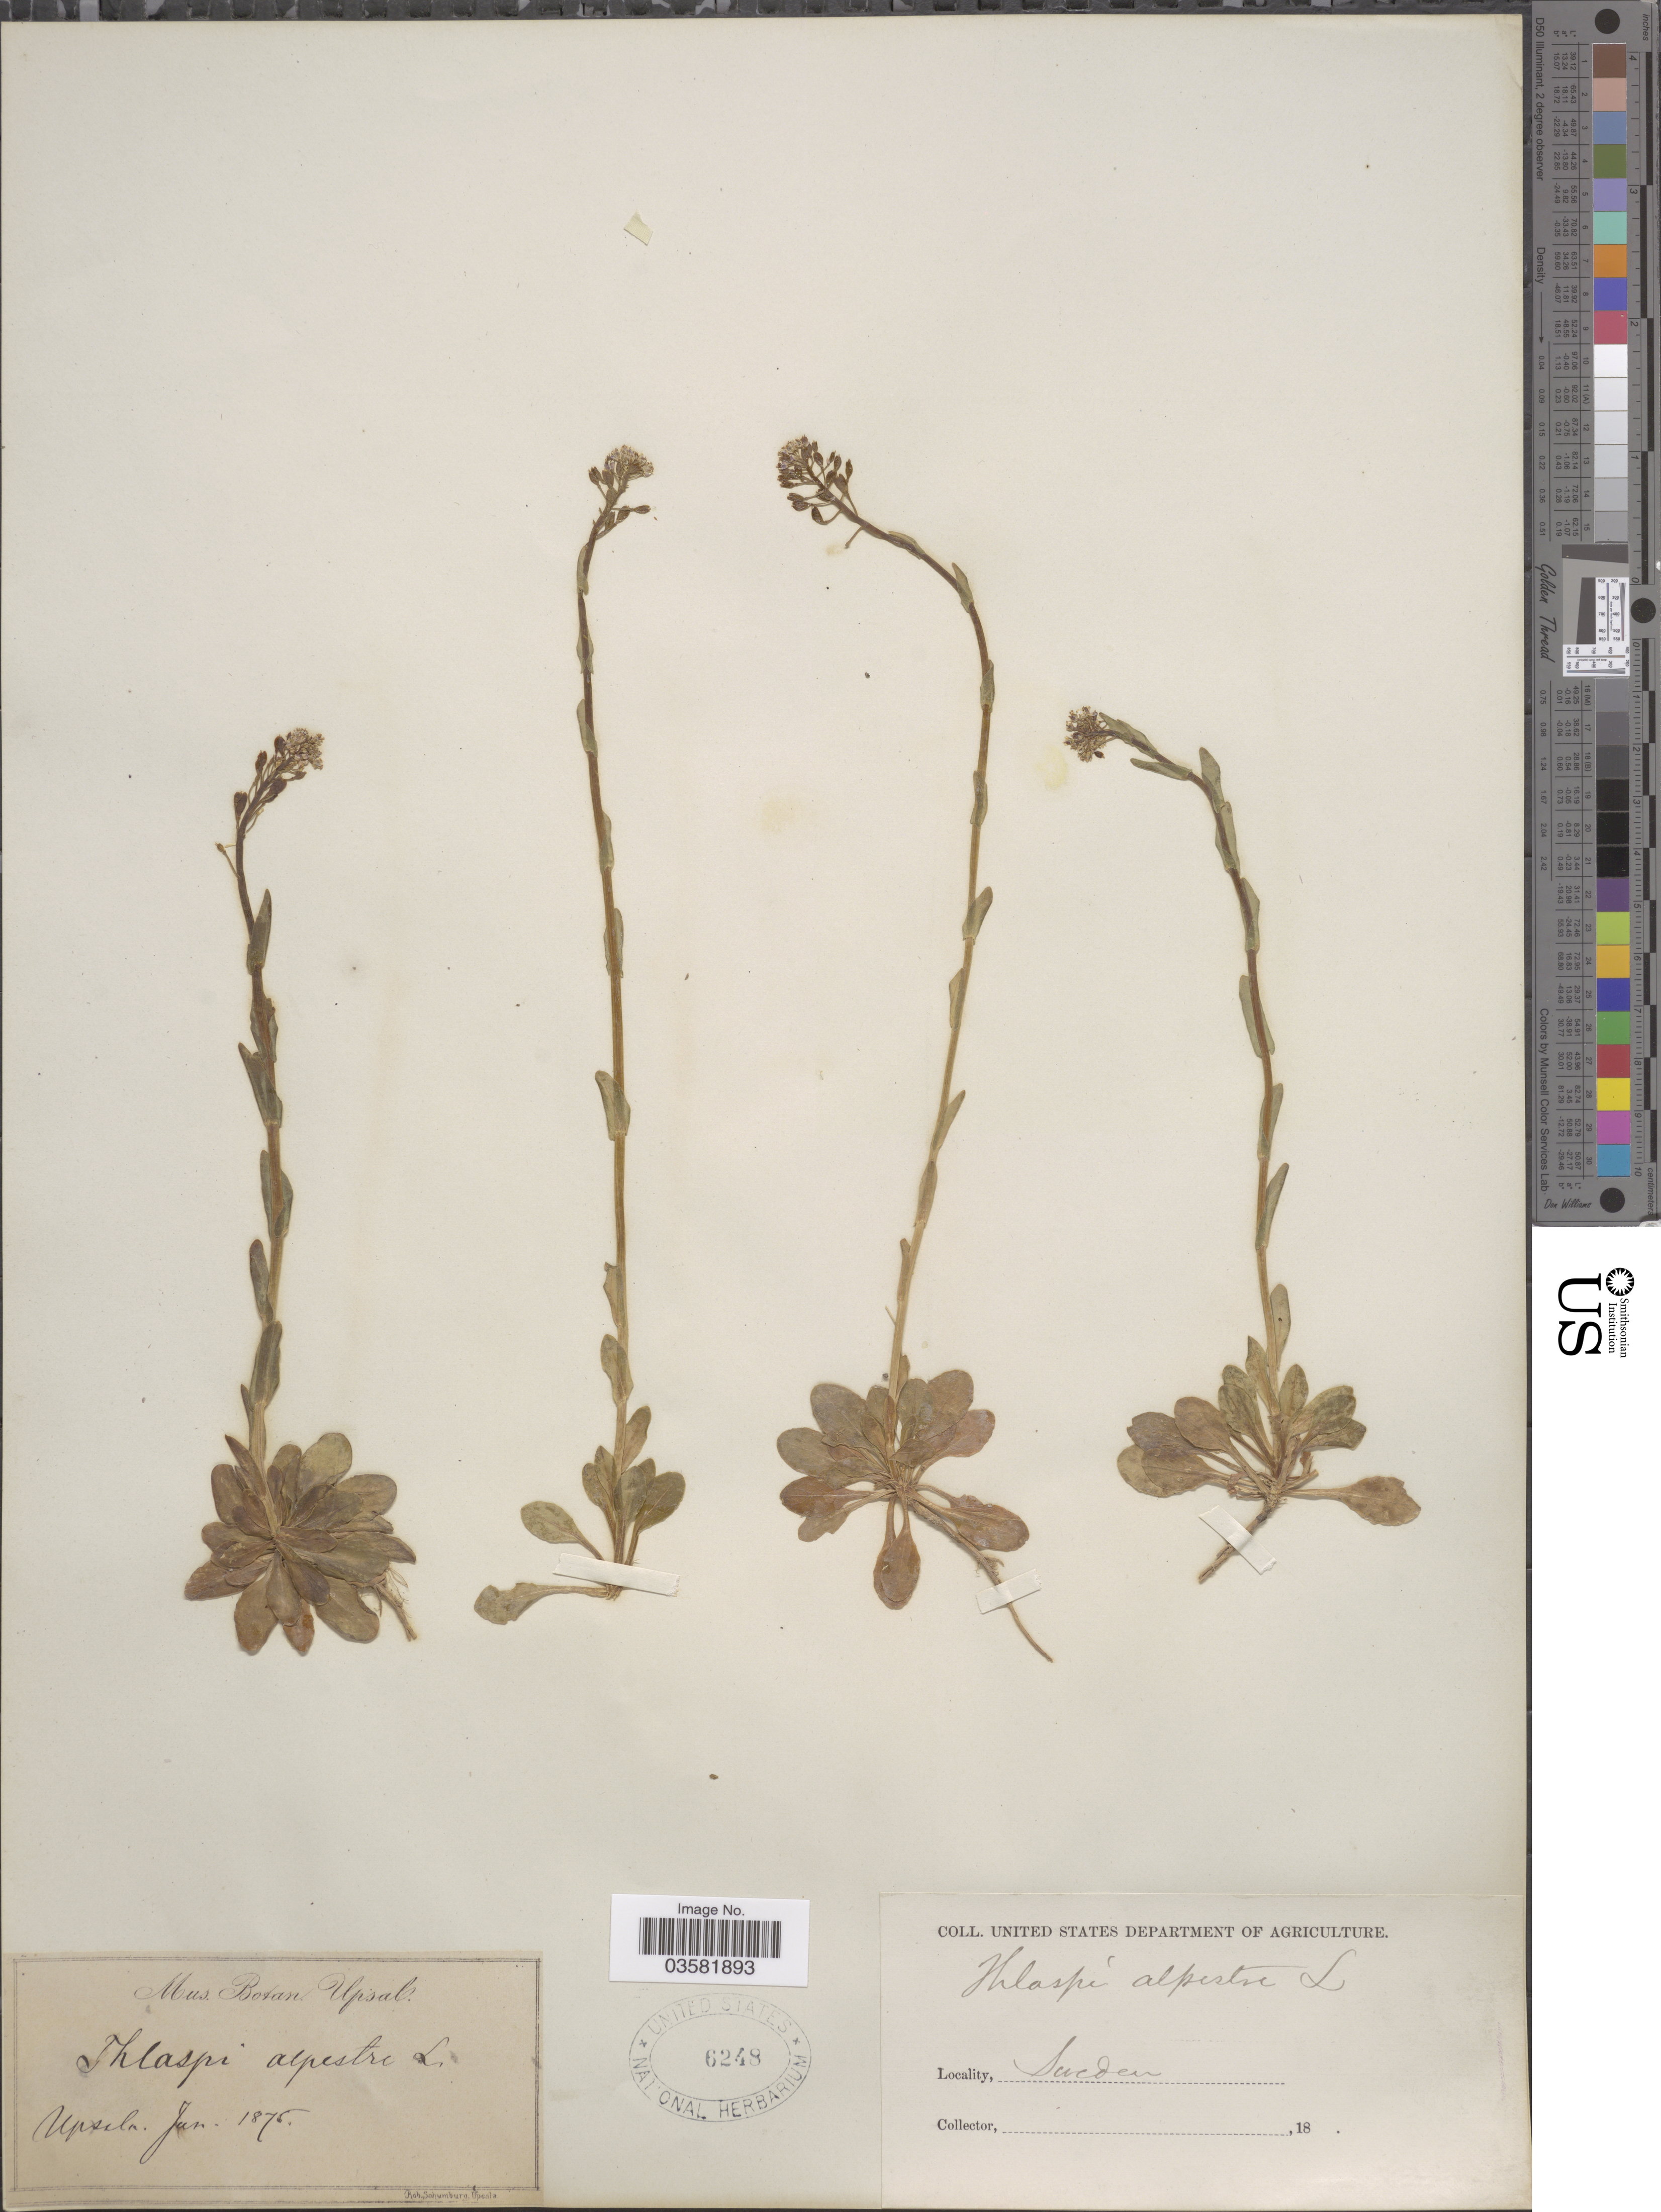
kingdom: Plantae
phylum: Tracheophyta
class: Magnoliopsida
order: Brassicales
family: Brassicaceae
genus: Thlaspi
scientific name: Thlaspi alpestre L. nom. illeg.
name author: L.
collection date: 1876-06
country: Sweden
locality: Upsalla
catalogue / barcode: US 6248